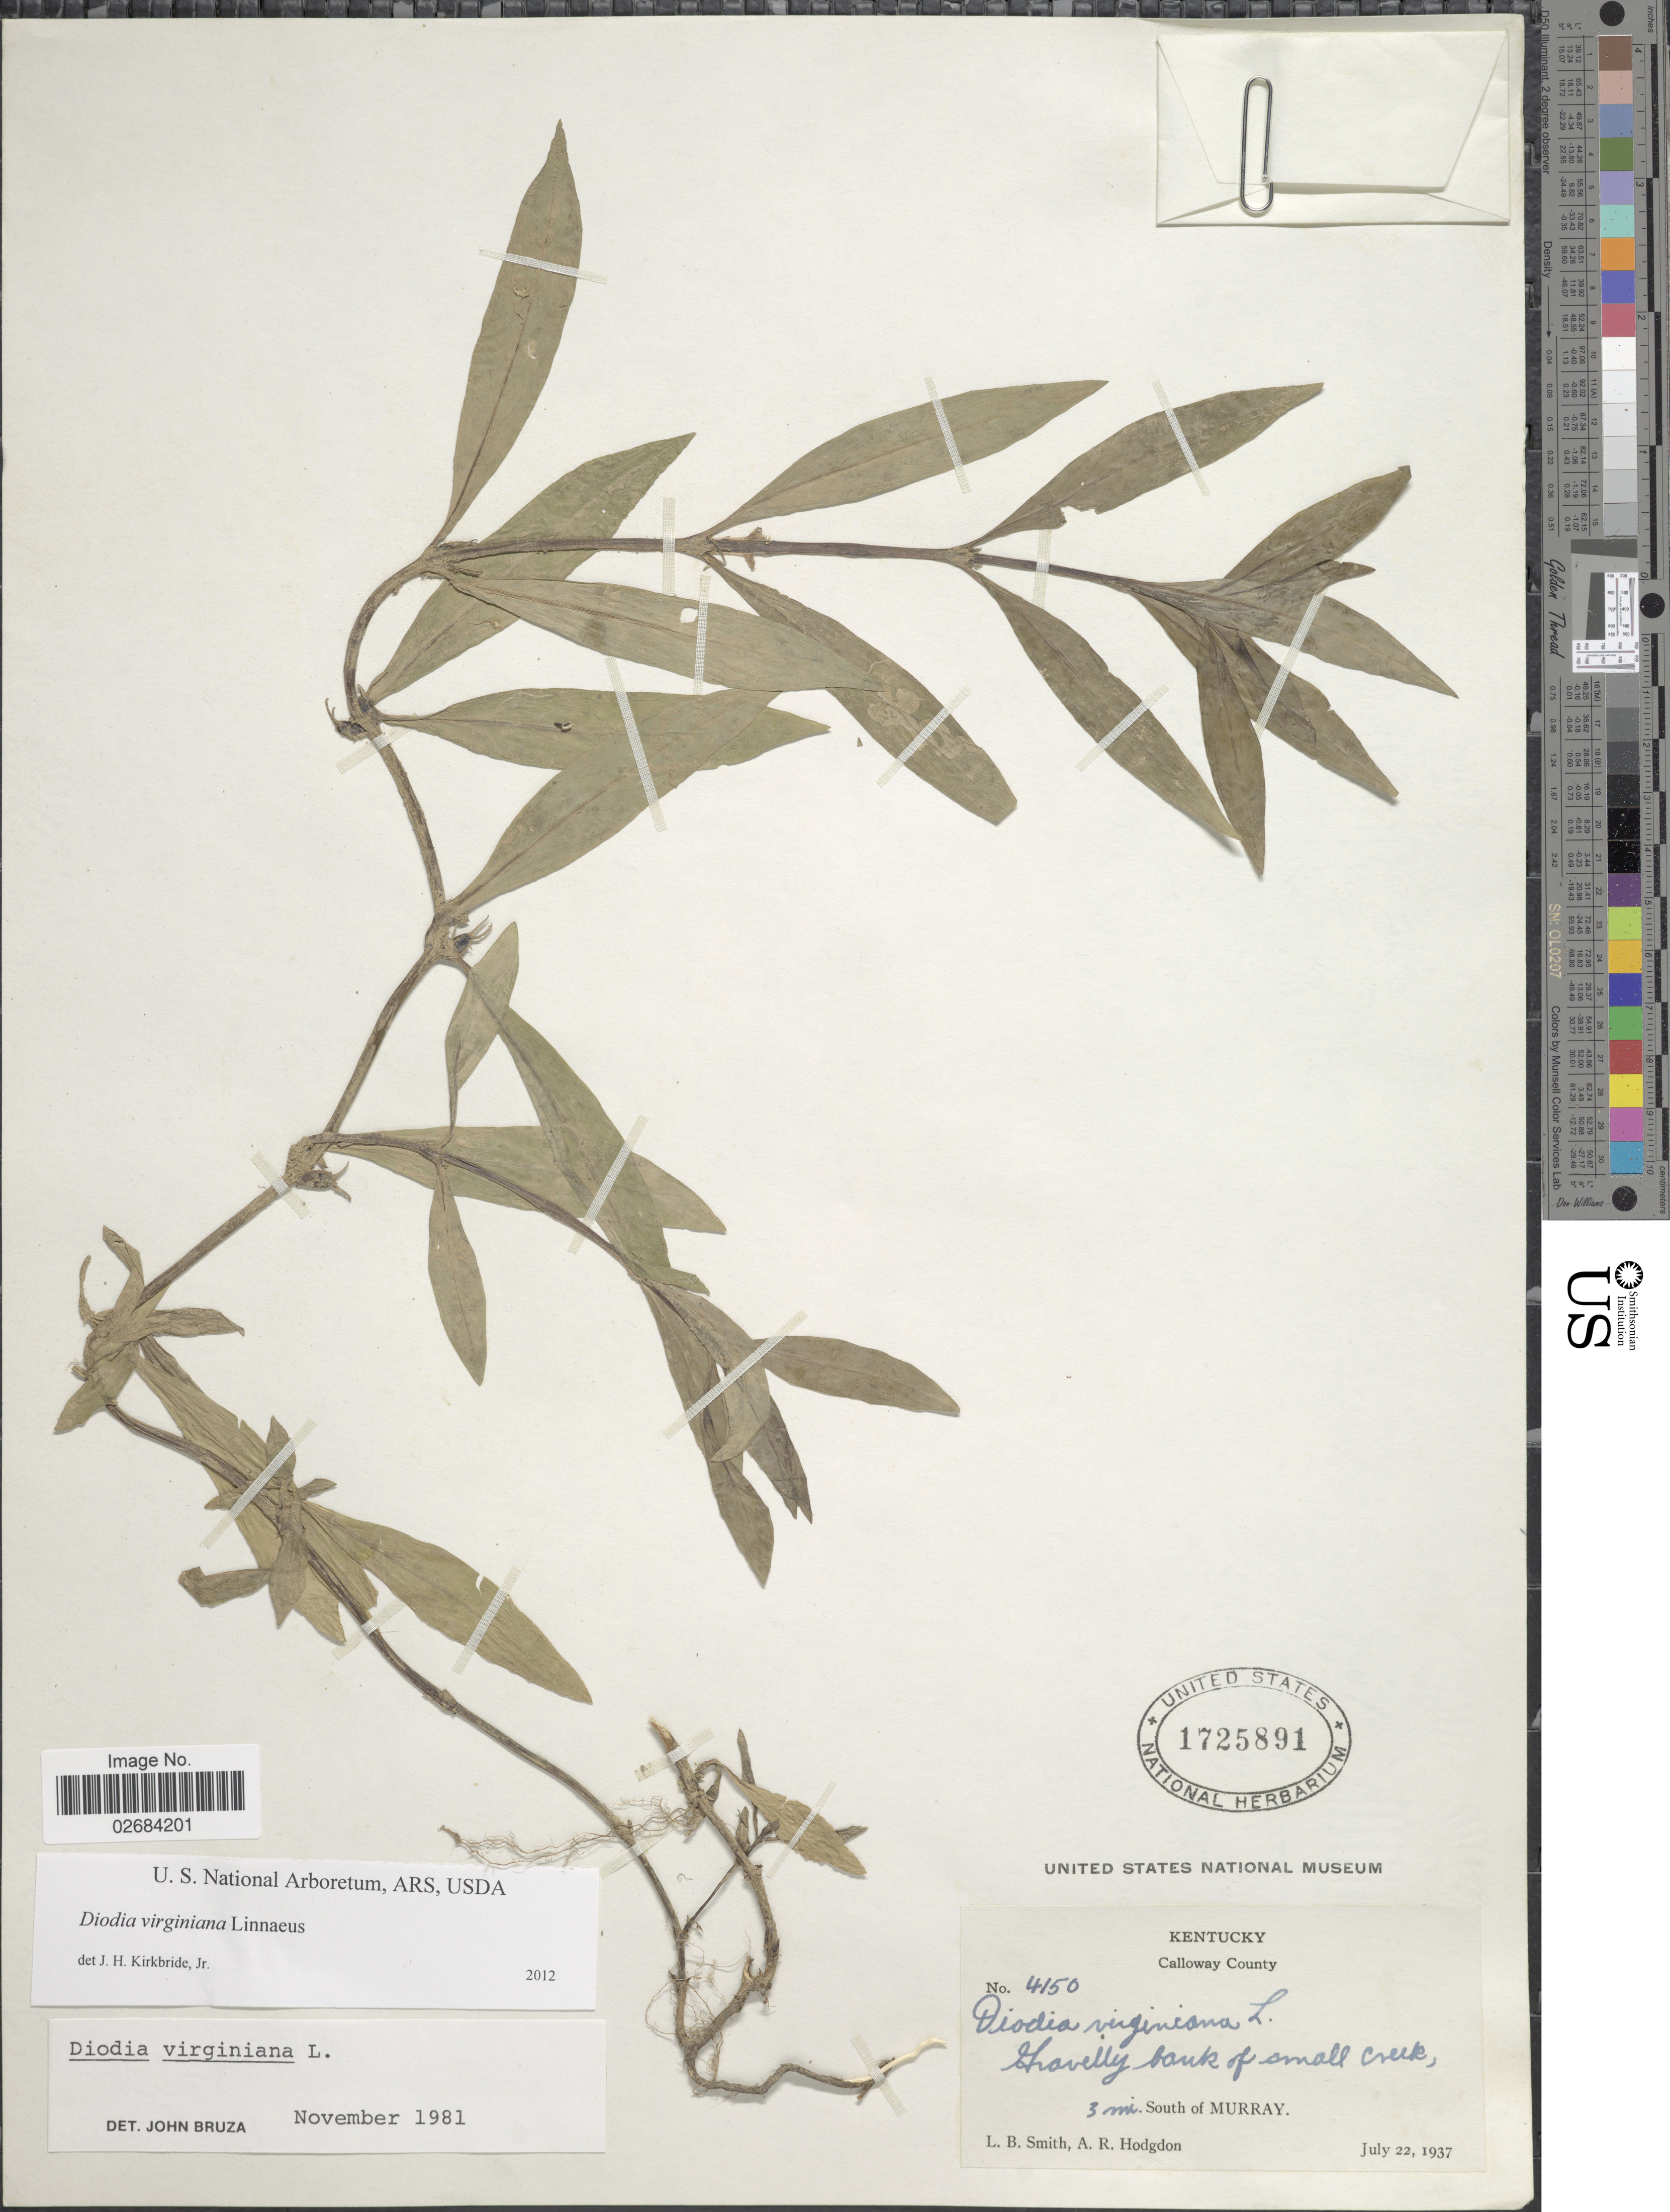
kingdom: Plantae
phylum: Tracheophyta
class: Magnoliopsida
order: Gentianales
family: Rubiaceae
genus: Diodia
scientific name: Diodia virginiana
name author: L.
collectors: L. Smith & A. R. Hodgdon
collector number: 4150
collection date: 1937-07-22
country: United States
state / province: Kentucky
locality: Calloway County, gravelly bank of small creek, 3 mi. South of Murray.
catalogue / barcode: US 1725891